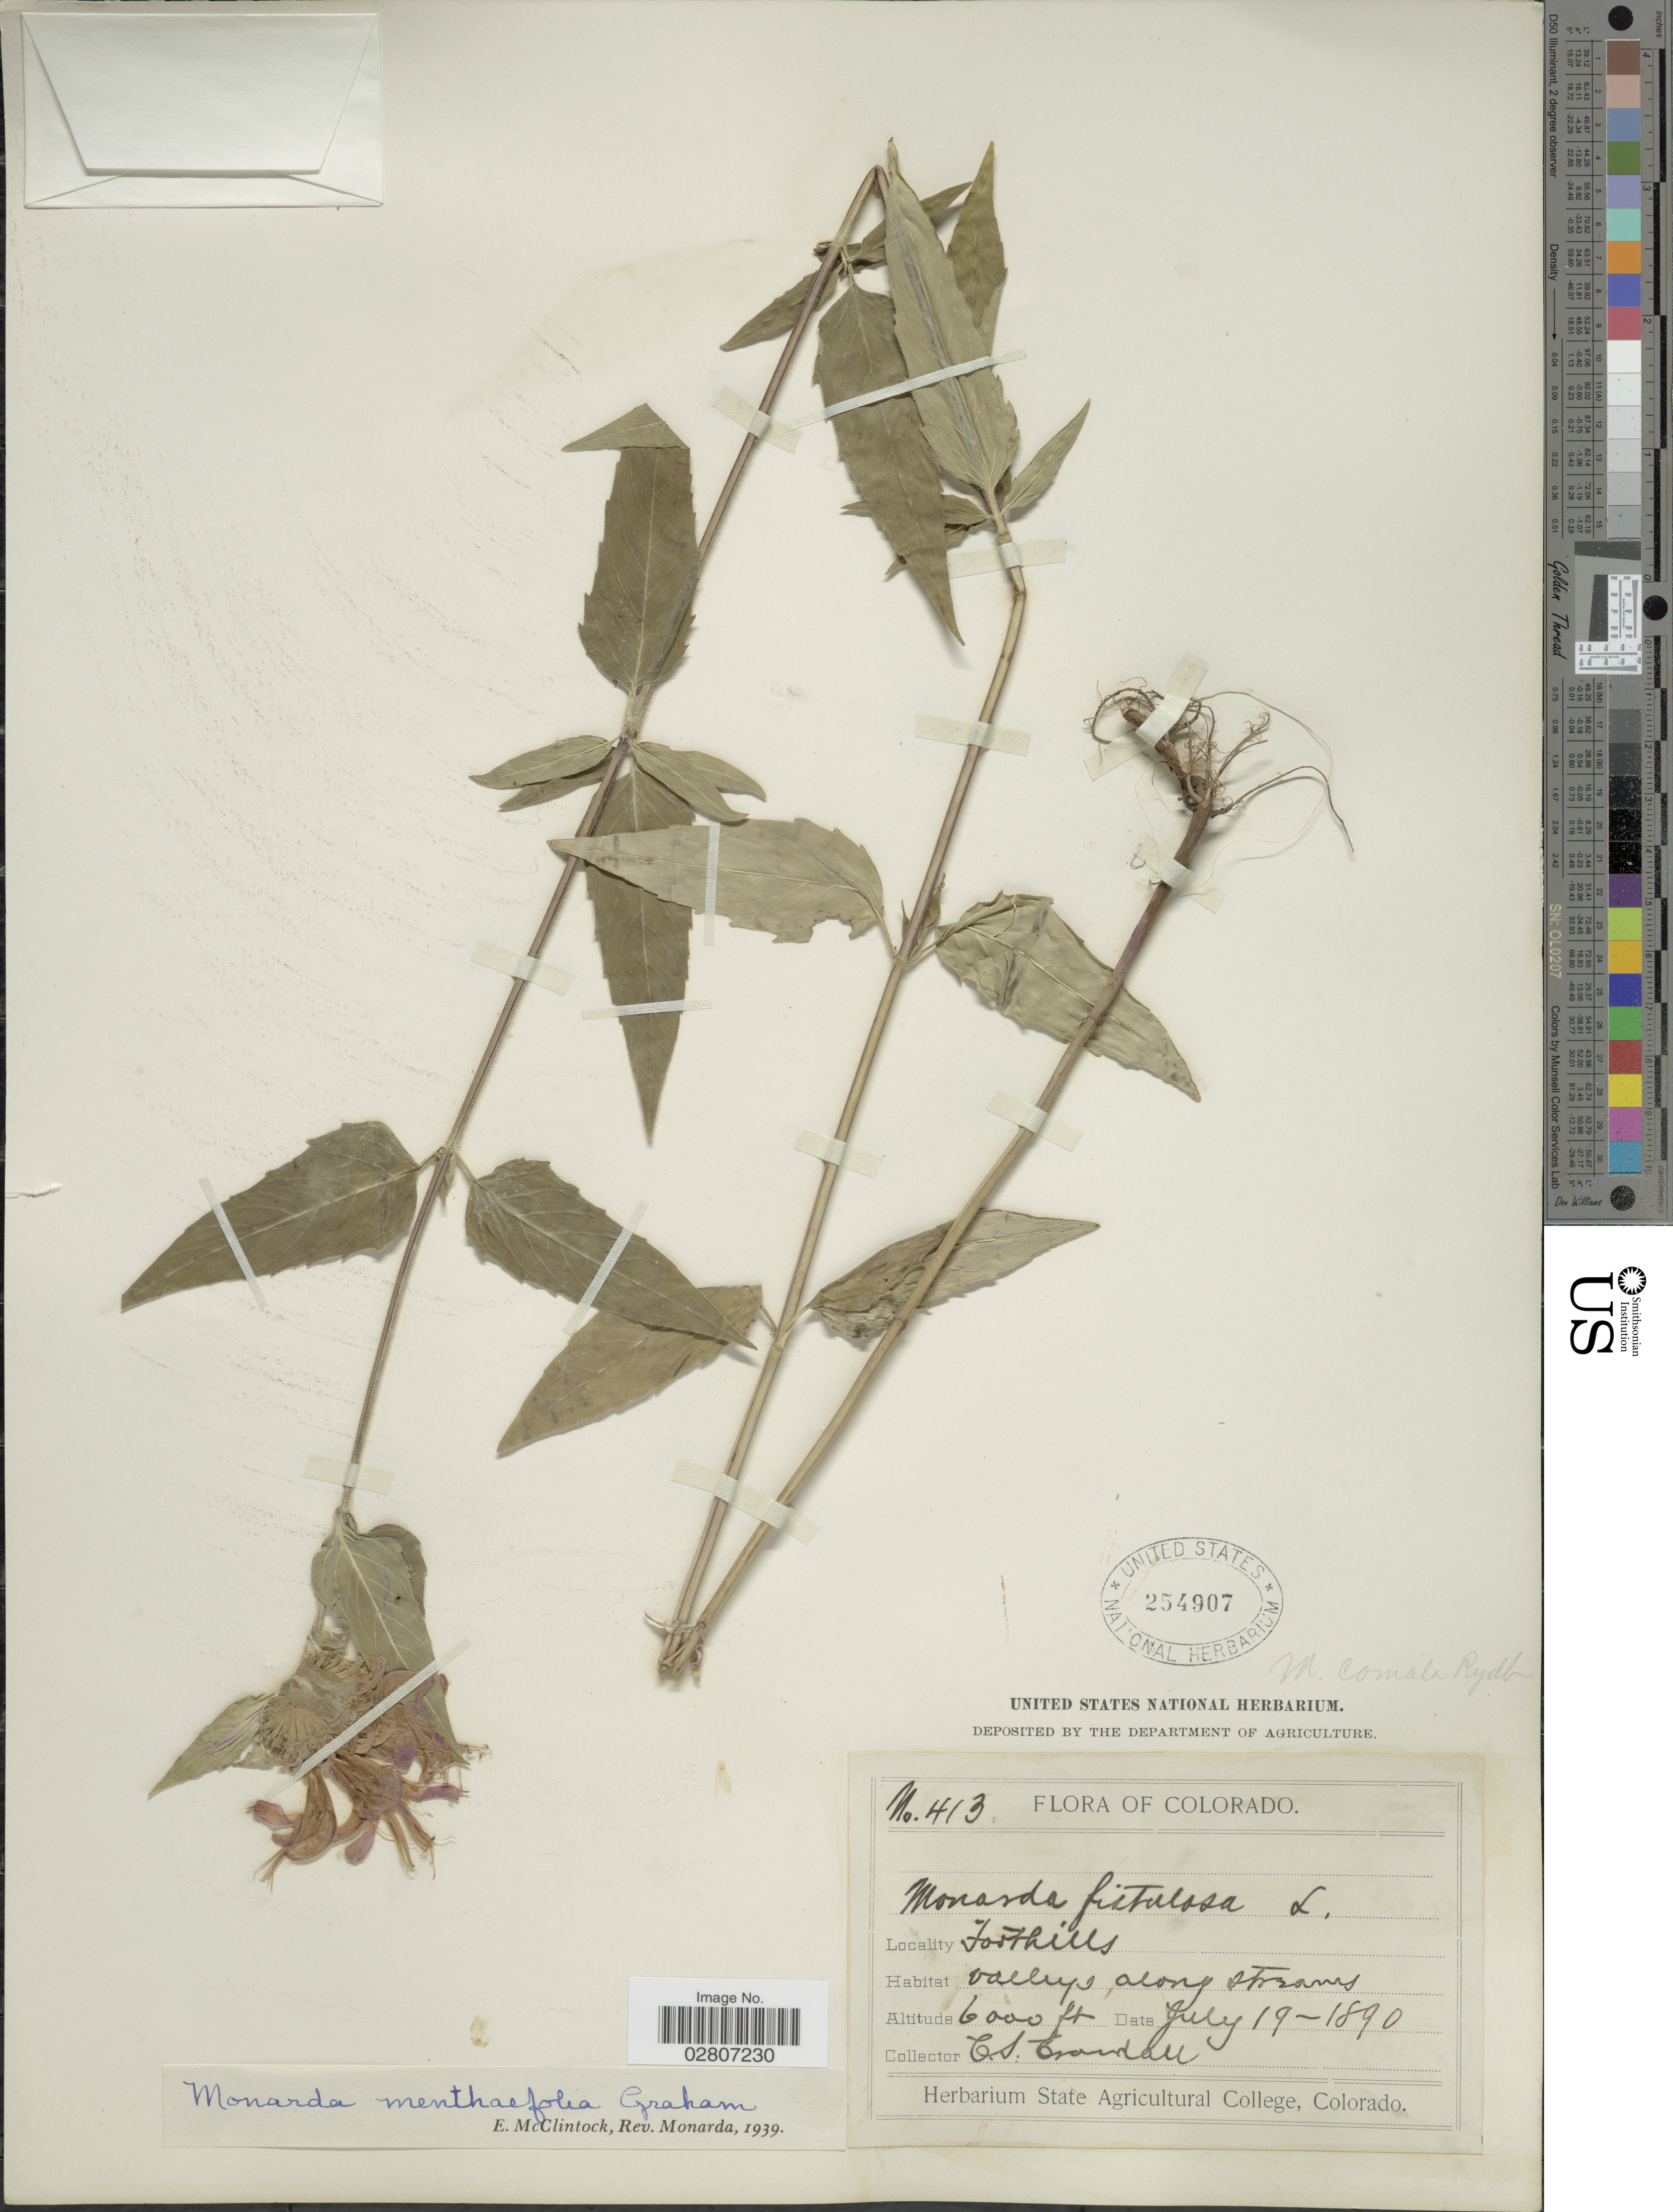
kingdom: Plantae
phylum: Tracheophyta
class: Magnoliopsida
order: Lamiales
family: Lamiaceae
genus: Monarda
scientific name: Monarda fistulosa var. menthifolia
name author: (Graham) Fernald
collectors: C. Crandall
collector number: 413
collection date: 1890-07-19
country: United States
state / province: Colorado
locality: Foothillls, valleys along streams.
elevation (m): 1829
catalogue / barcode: US 254907